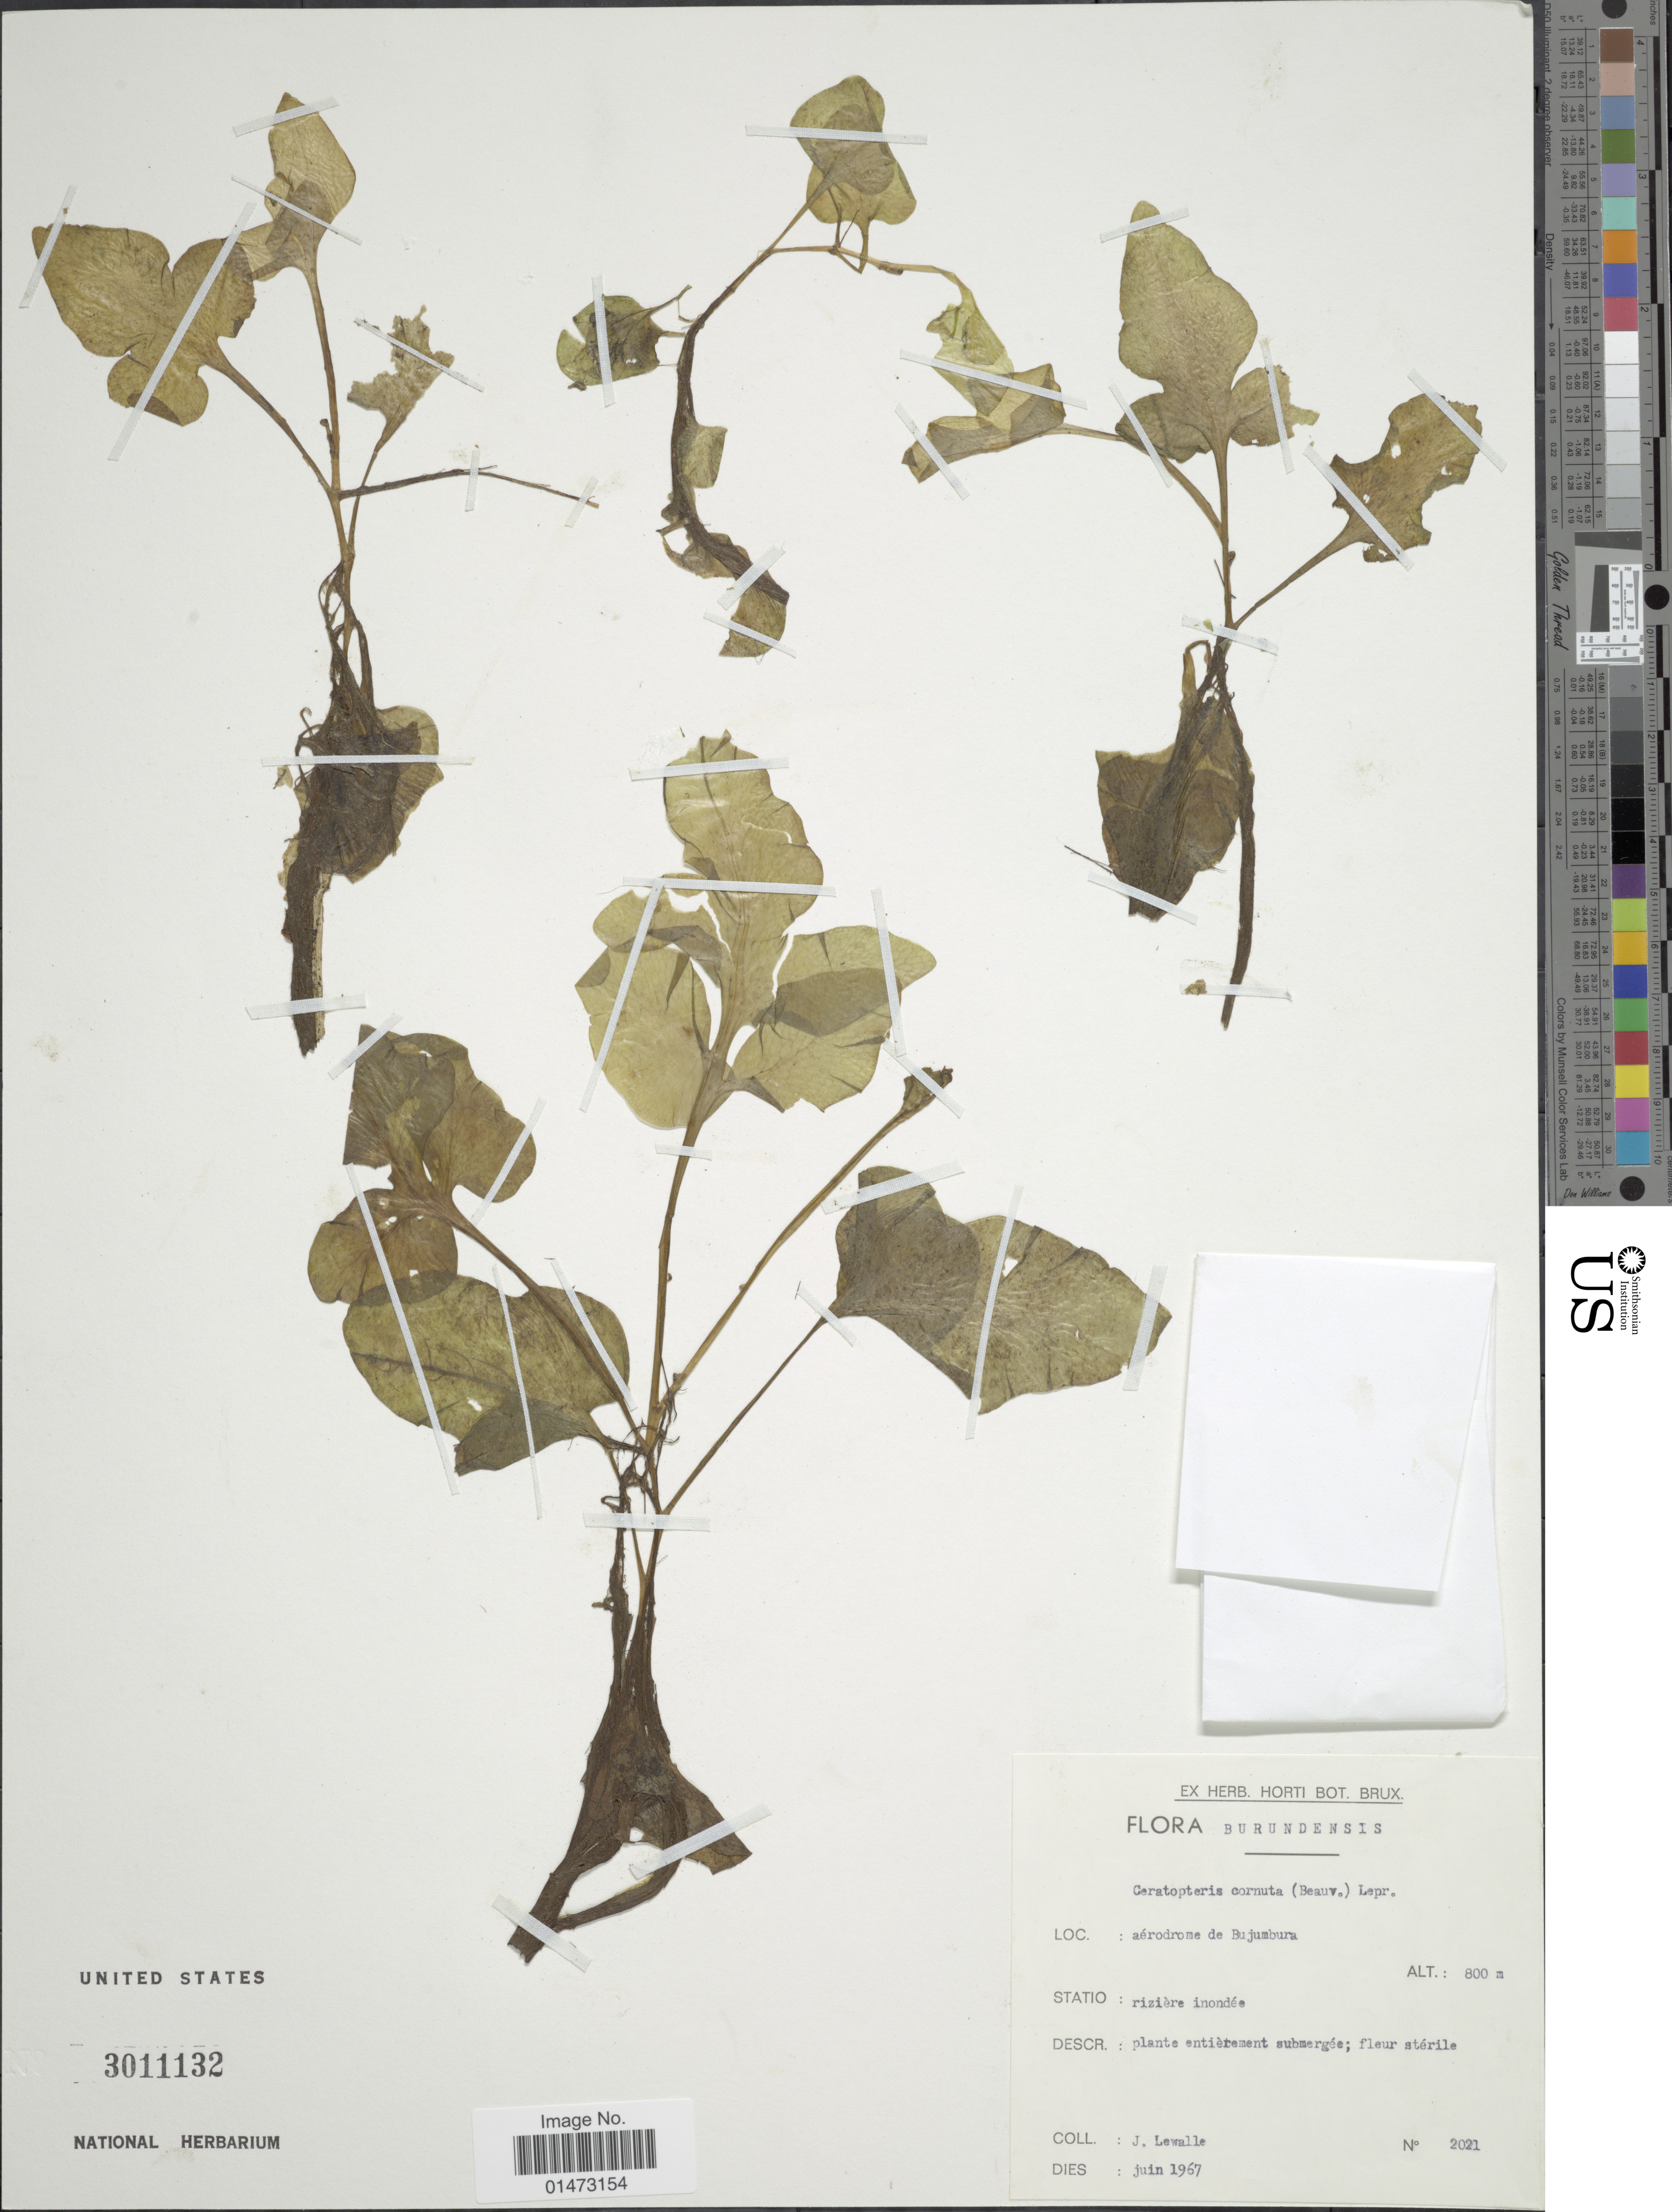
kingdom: Plantae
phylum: Tracheophyta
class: Polypodiopsida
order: Polypodiales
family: Pteridaceae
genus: Ceratopteris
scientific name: Ceratopteris cornuta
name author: (P. Beauv.) Le Prieur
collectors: J. Lewalle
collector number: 2021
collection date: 1967-06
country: Burundi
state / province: Bujumura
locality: Aerodrome de Bujumbura.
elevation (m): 800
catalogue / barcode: US 3011132